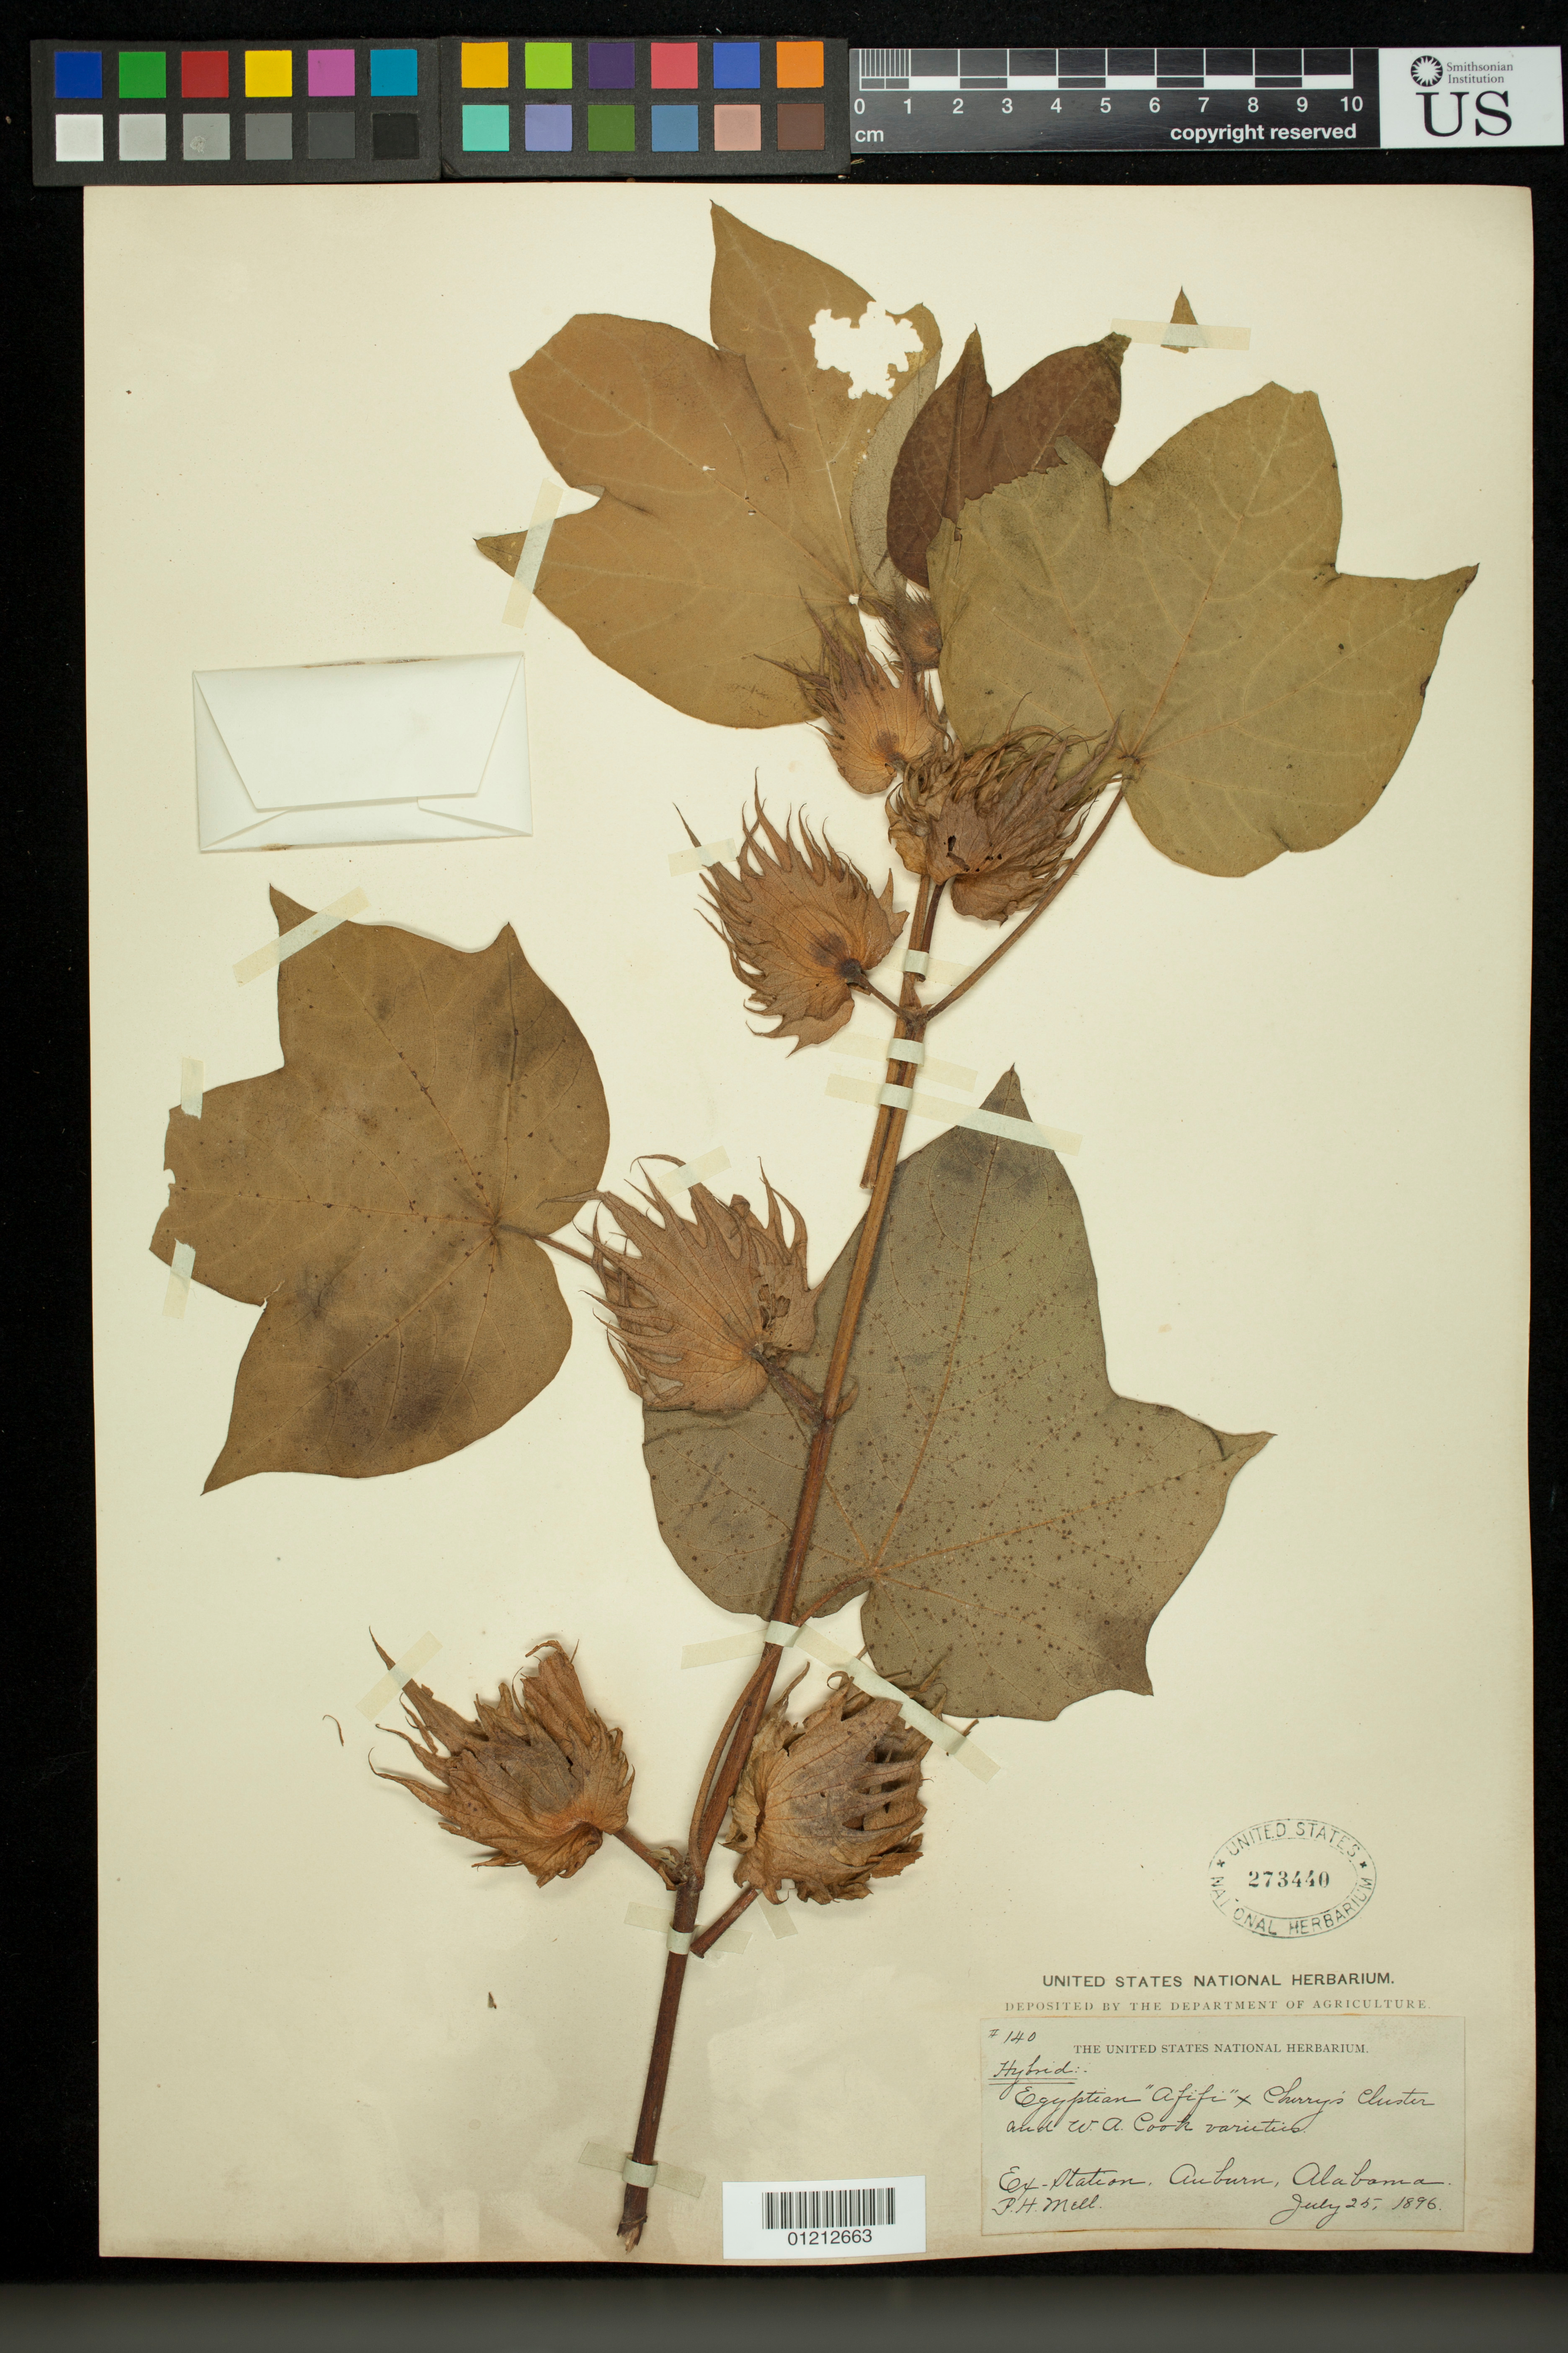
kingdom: Plantae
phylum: Tracheophyta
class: Magnoliopsida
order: Malvales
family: Malvaceae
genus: Gossypium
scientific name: Gossypium barbadense x G. hirsutum L.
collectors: P. H. Mell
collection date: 1896-07-25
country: United States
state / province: Alabama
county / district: Lee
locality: Experimental Station, Auburn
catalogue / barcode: US 273440